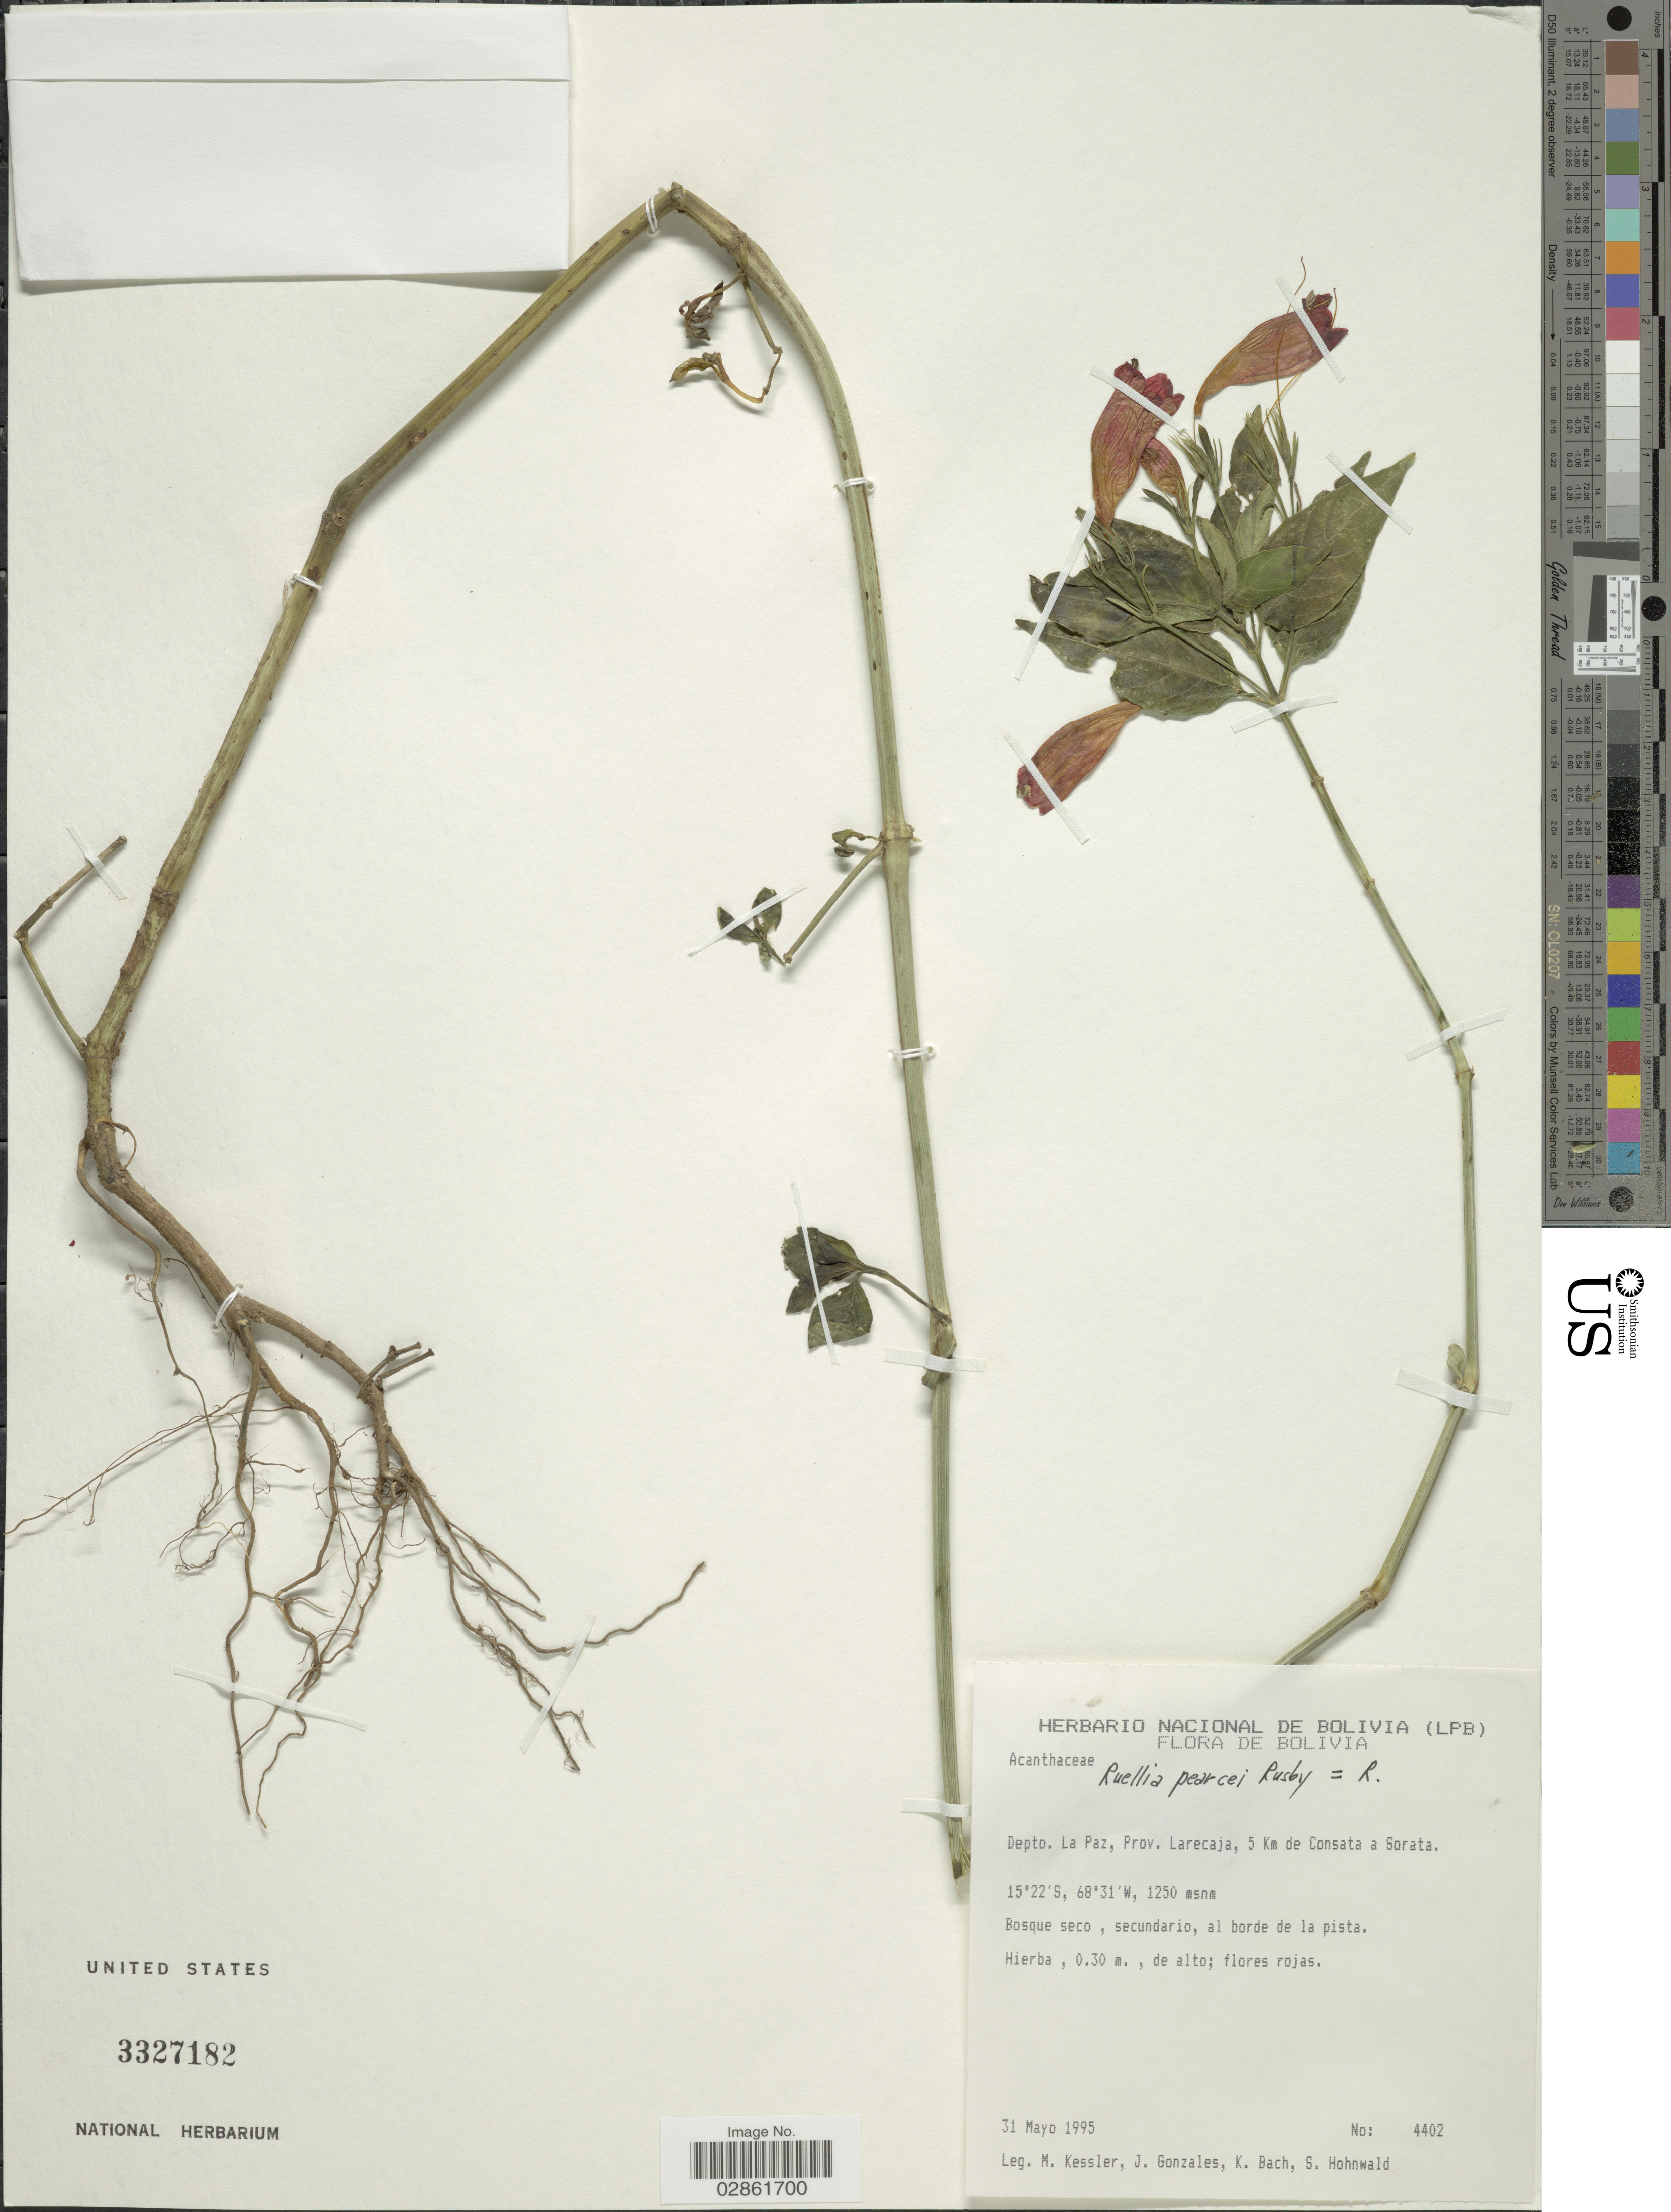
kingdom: Plantae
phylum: Tracheophyta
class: Magnoliopsida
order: Lamiales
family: Acanthaceae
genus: Ruellia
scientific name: Ruellia pearcei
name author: Rusby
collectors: M. Kessler, J. Gonzales, K. Bach & S. Hohnwald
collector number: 4402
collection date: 1995-05-31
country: Bolivia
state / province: La Paz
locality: Depto. La Paz, Prov. Larecaja, 5 Km de Consata a Sorata.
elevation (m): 1250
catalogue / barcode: US 3327182